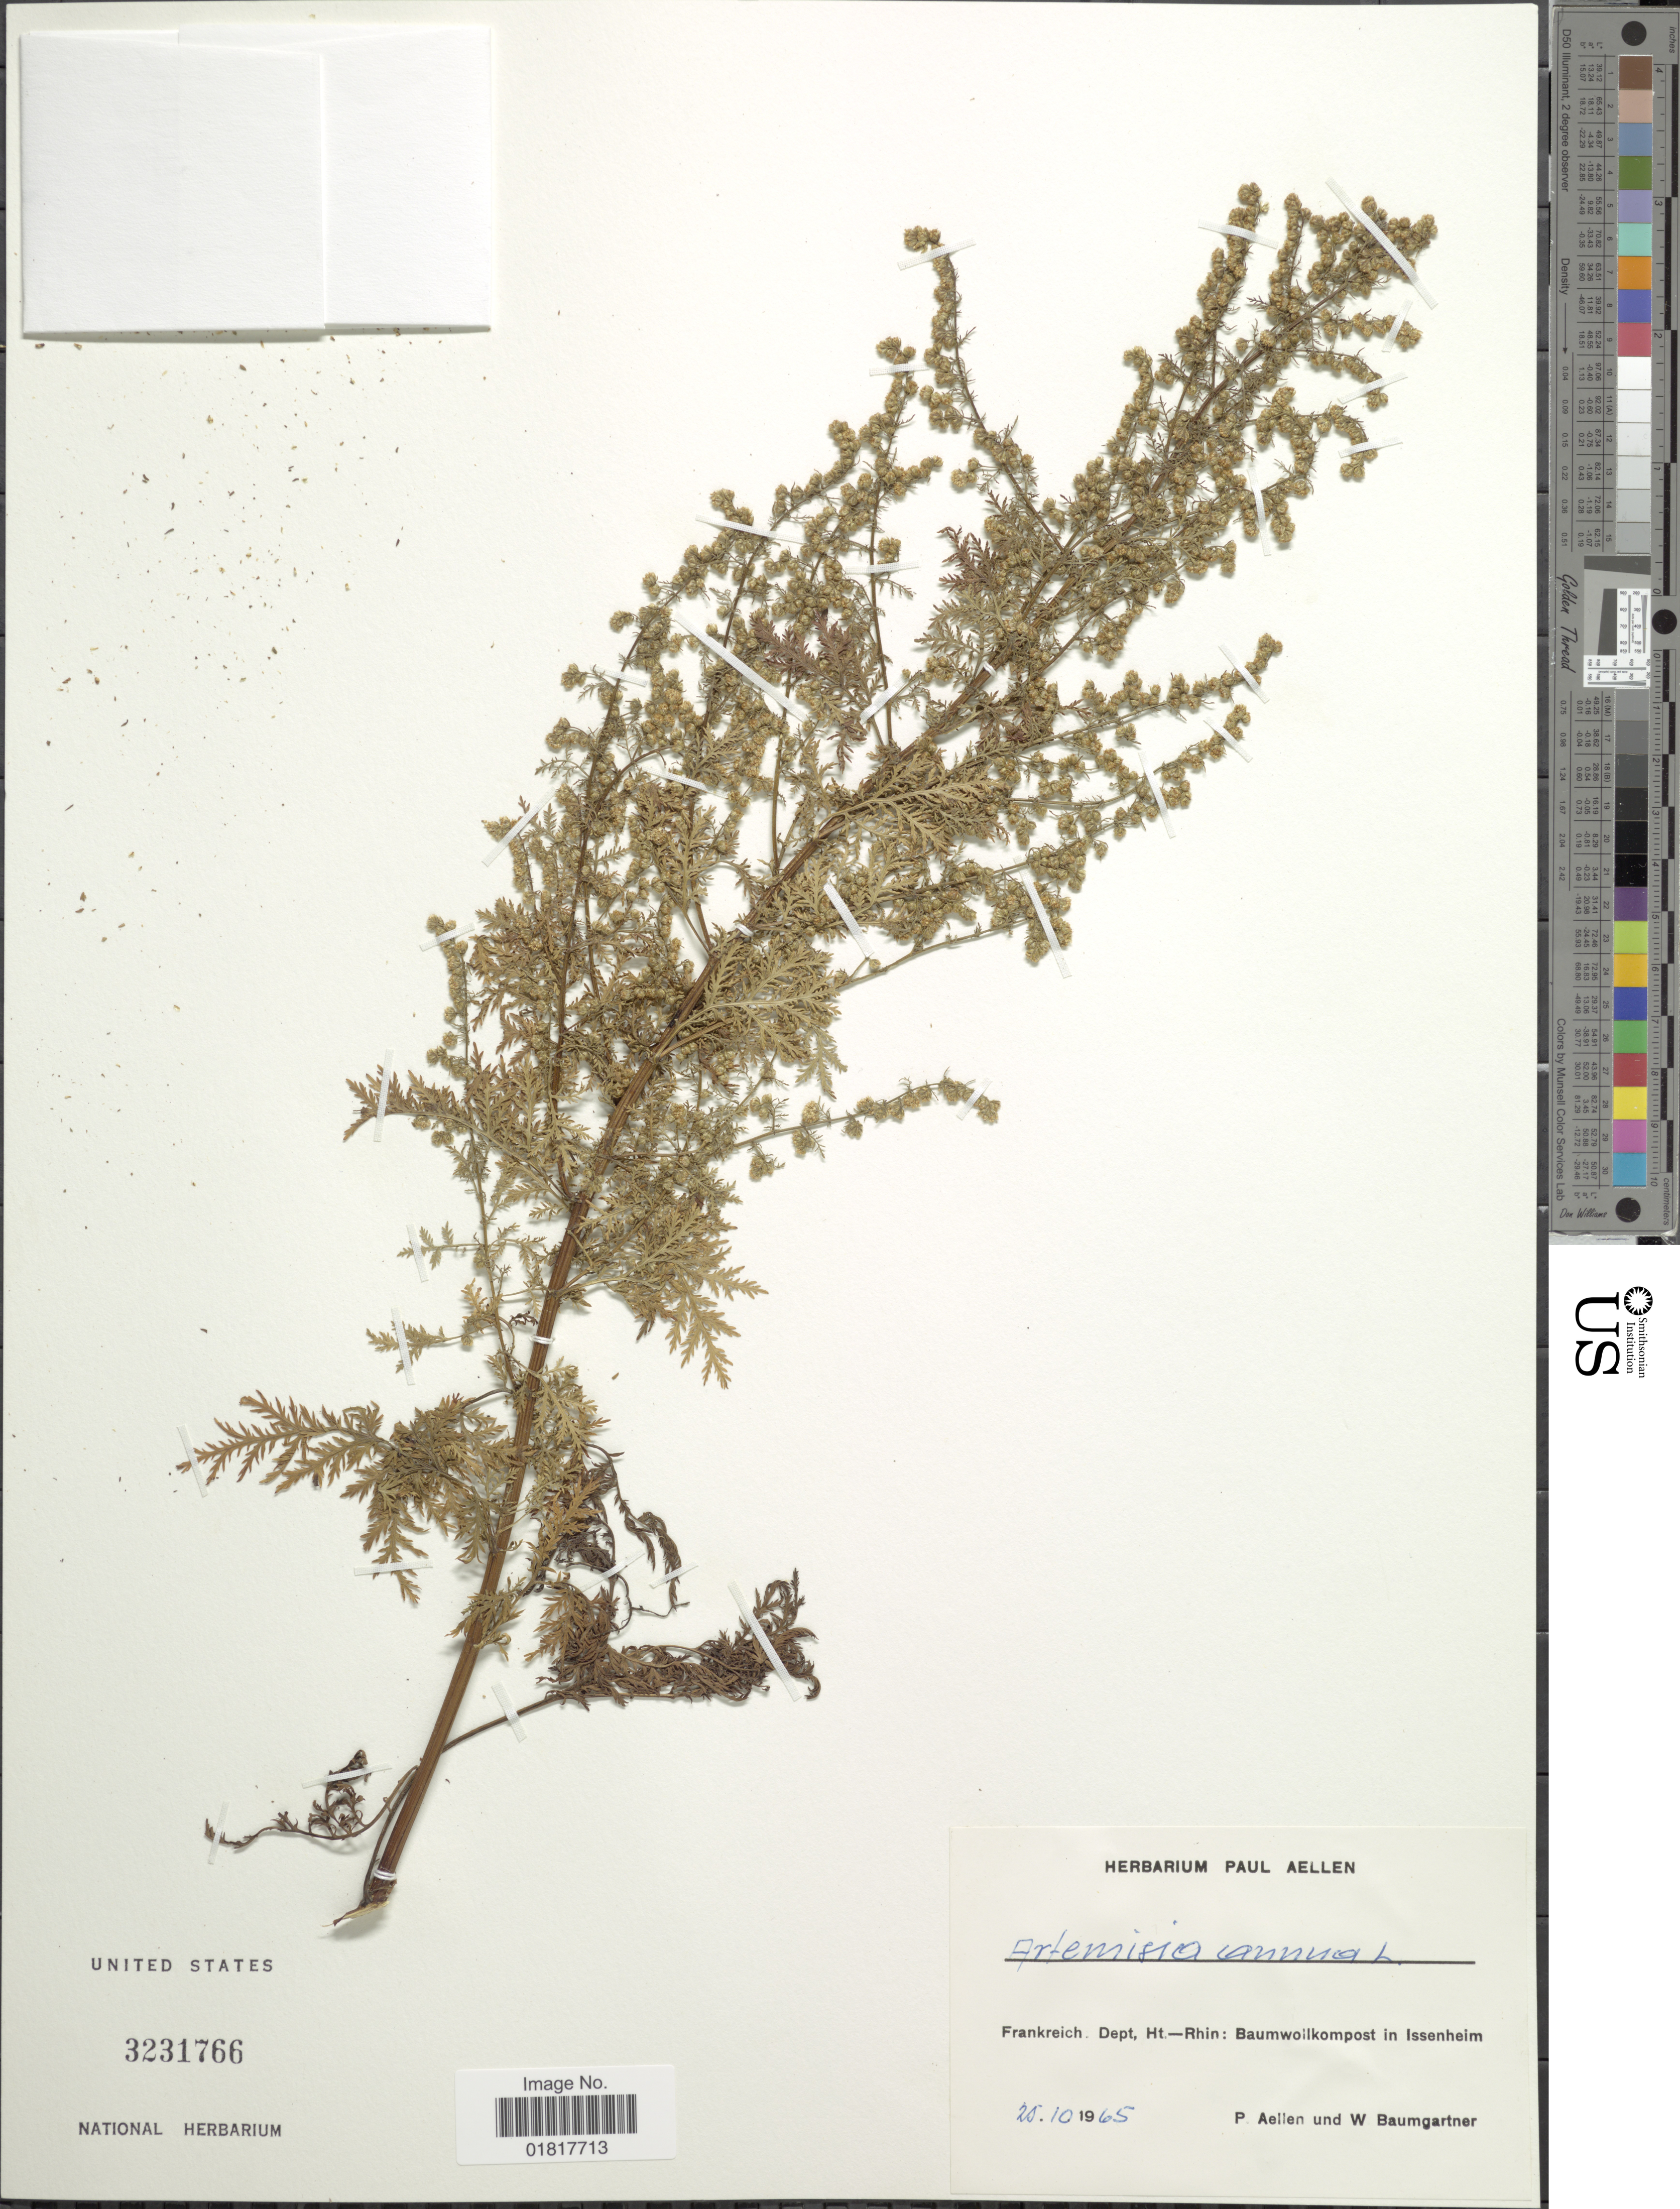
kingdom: Plantae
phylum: Tracheophyta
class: Magnoliopsida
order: Asterales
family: Asteraceae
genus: Artemisia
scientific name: Artemisia annua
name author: L.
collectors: P. Aellen & W. Baumgartner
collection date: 1965-10-20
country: France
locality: Dept. Ht-Rhin: Baumwollkompost in Issenheim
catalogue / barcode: US 3231766